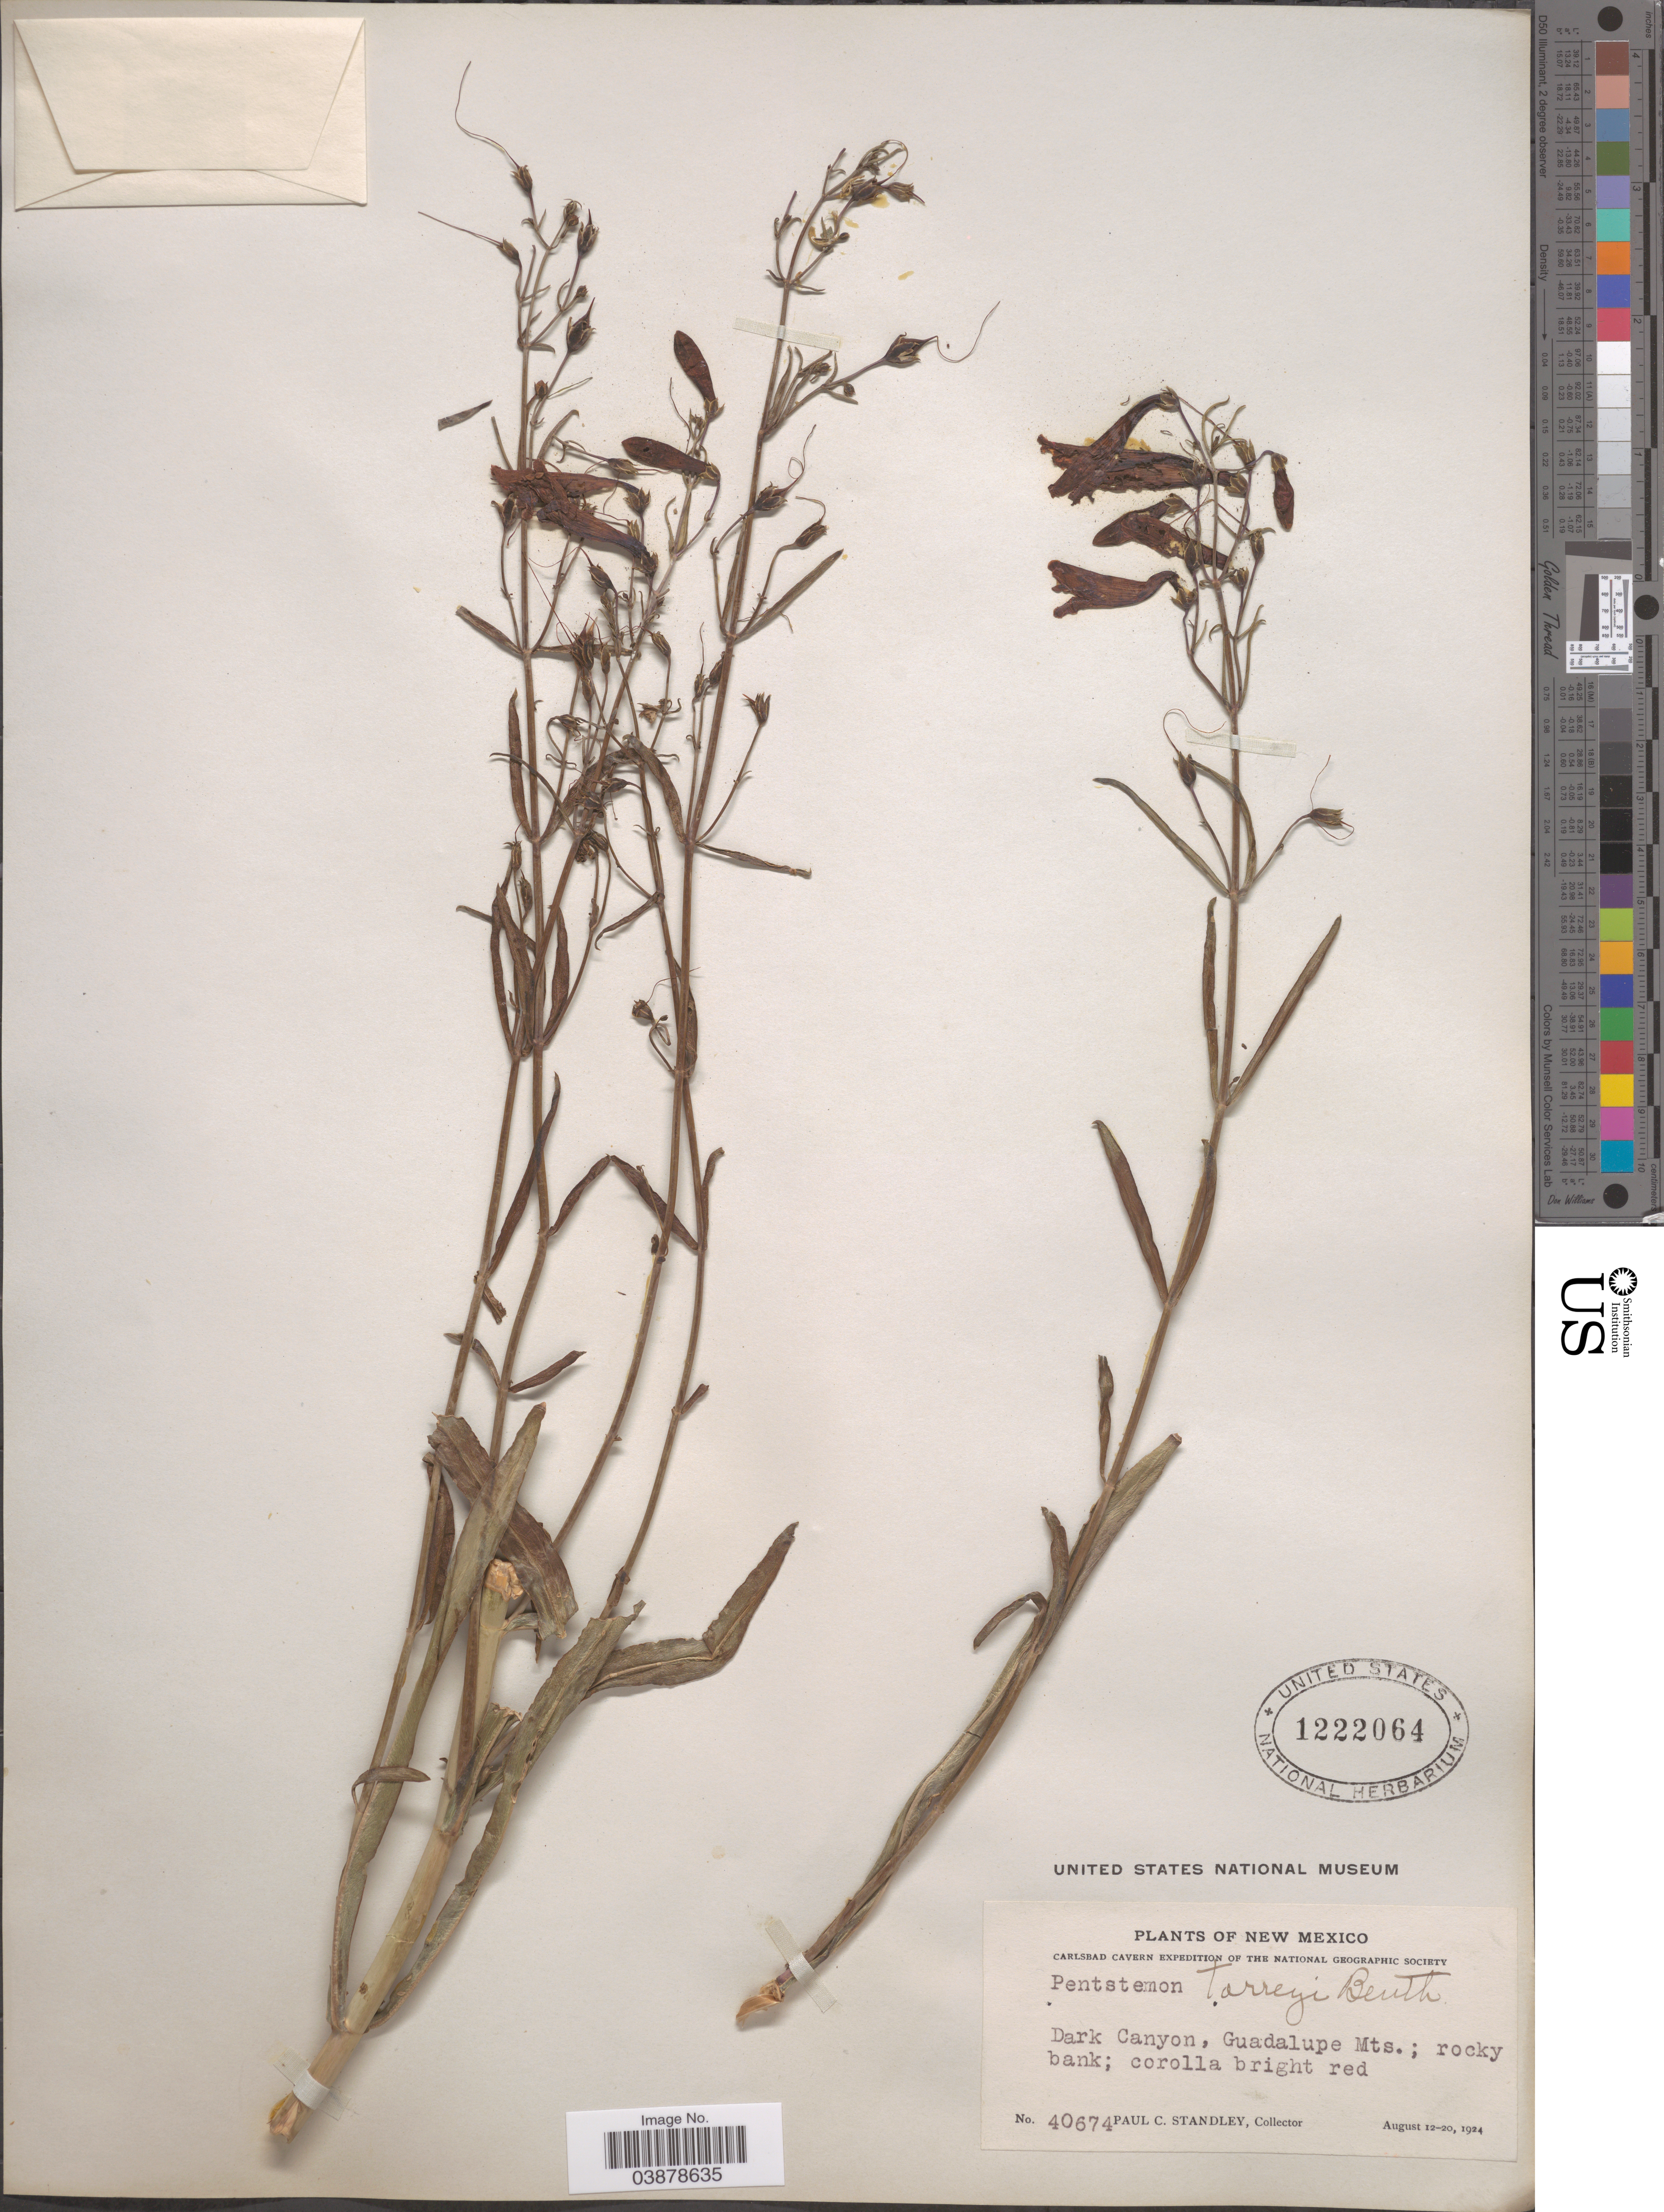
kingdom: Plantae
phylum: Tracheophyta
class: Magnoliopsida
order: Lamiales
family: Plantaginaceae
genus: Penstemon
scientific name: Penstemon torreyi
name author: Benth.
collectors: P. C. Standley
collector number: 40674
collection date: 1924-08-12/1924-08-20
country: United States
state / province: New Mexico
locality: Dark Canyon, Guadalupe Mts.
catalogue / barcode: US 1222064